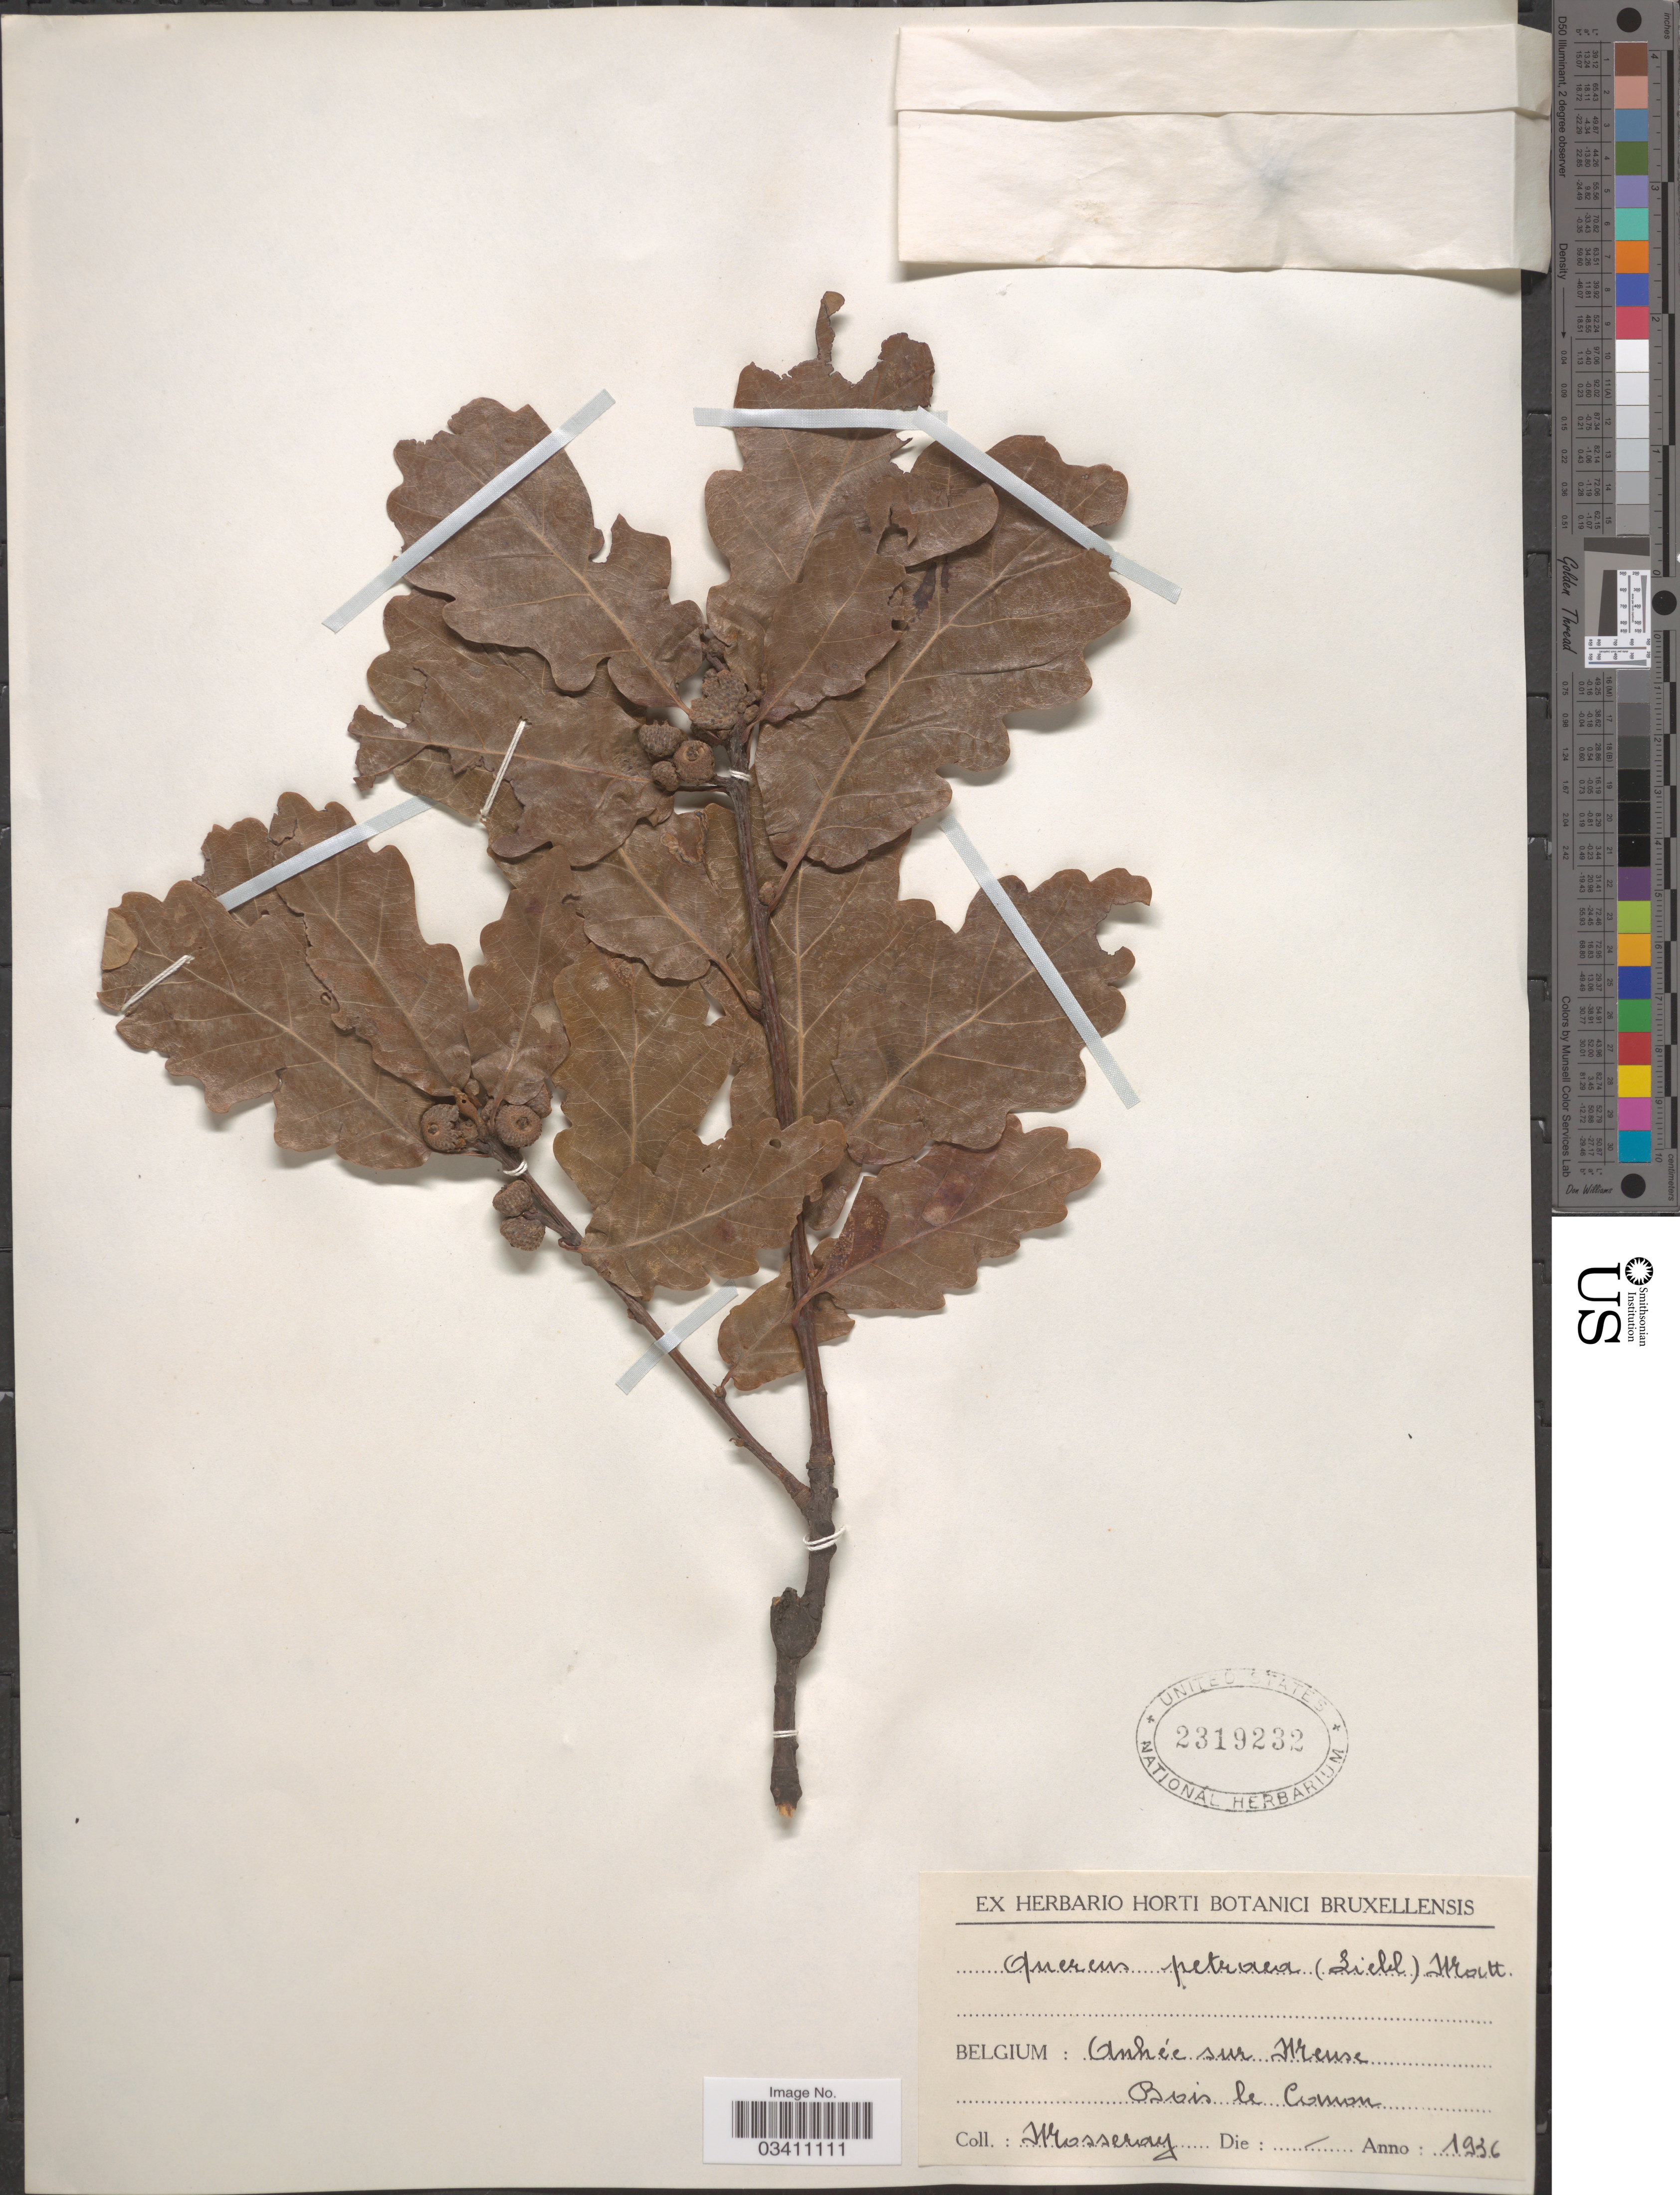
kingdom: Plantae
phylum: Tracheophyta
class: Magnoliopsida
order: Fagales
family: Fagaceae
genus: Quercus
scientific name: Quercus petraea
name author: (Matt.) Liebl.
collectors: Mosseray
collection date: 1936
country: Belgium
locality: Anhée sur Meuse. Bois le Comon.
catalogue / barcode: US 2319232